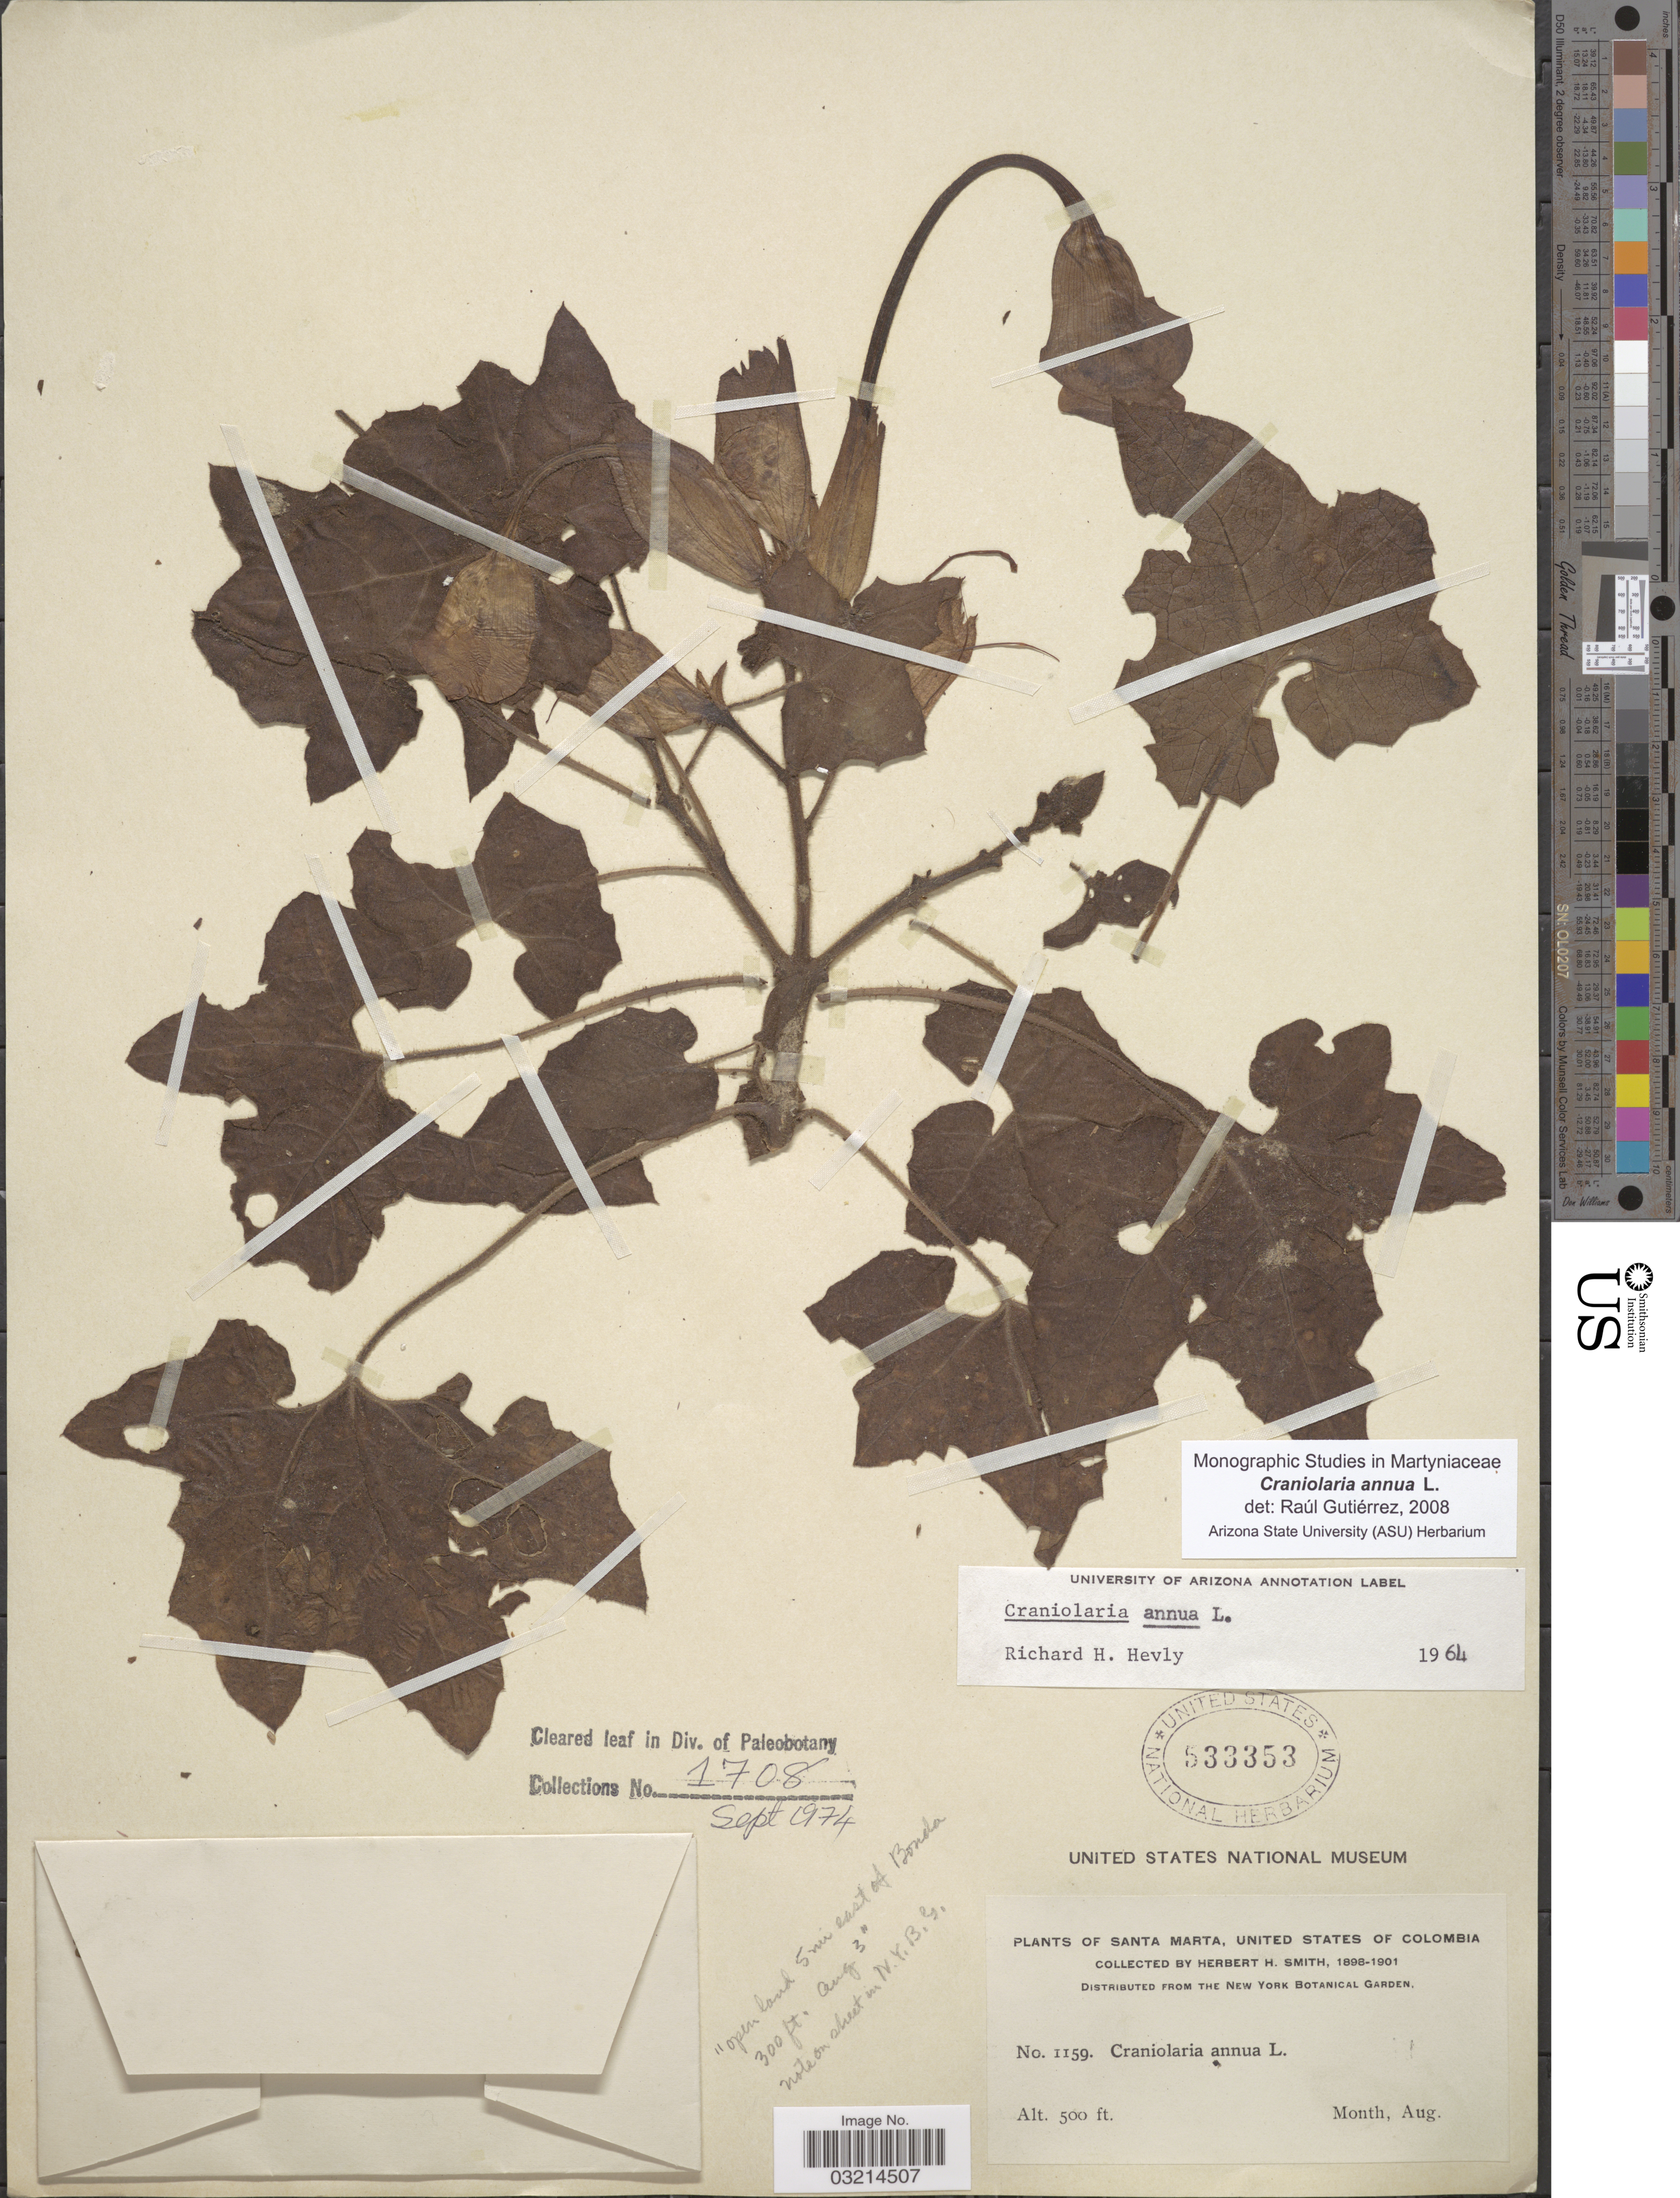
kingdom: Plantae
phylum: Tracheophyta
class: Magnoliopsida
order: Lamiales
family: Martyniaceae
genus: Craniolaria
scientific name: Craniolaria annua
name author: L.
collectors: Herbert H. Smith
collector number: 1159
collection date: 1898-08/1901-08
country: Colombia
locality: Santa Marta, United States of Colombia.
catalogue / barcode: US 533353